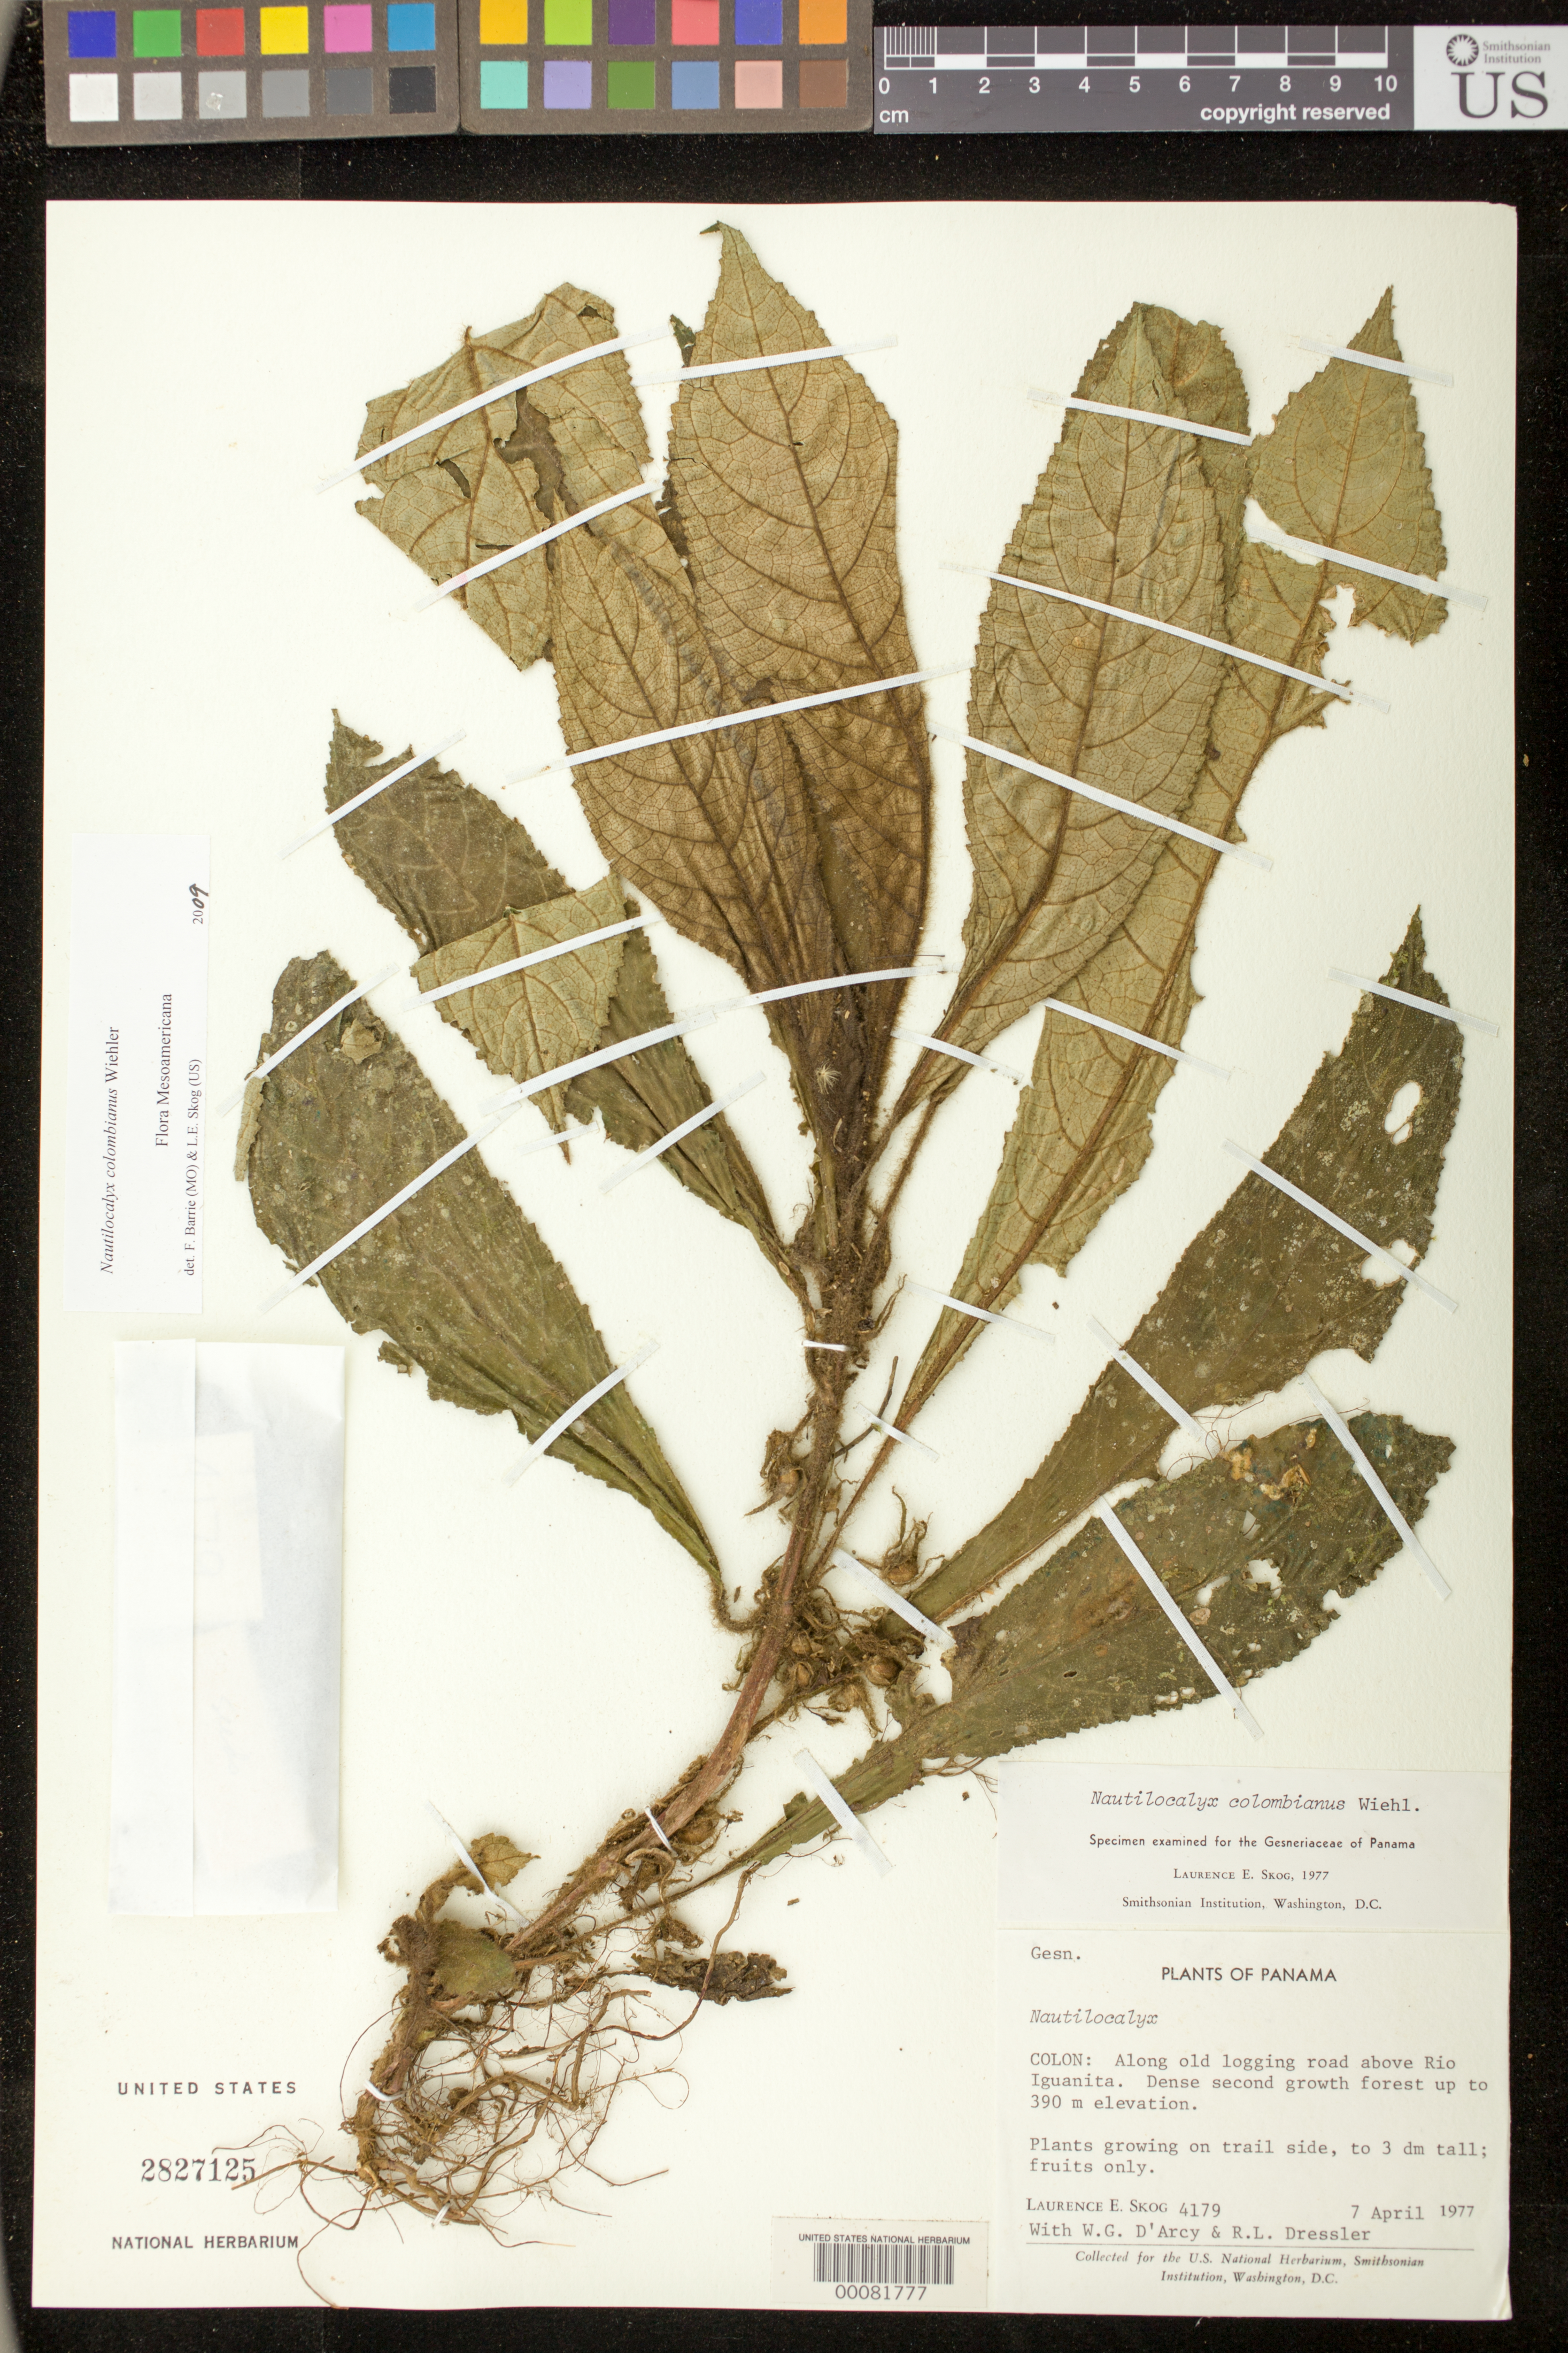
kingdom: Plantae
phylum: Tracheophyta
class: Magnoliopsida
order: Lamiales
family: Gesneriaceae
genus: Nautilocalyx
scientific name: Nautilocalyx colombianus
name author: Wiehler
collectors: L. E. Skog, W. G. D'Arcy & R. Dressler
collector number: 4179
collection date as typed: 07 Apr 1977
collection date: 1977-04-07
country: Panama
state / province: Colón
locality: Along old logging road above Rio Iguanita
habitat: Dense second growth forest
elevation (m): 390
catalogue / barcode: US 2827125